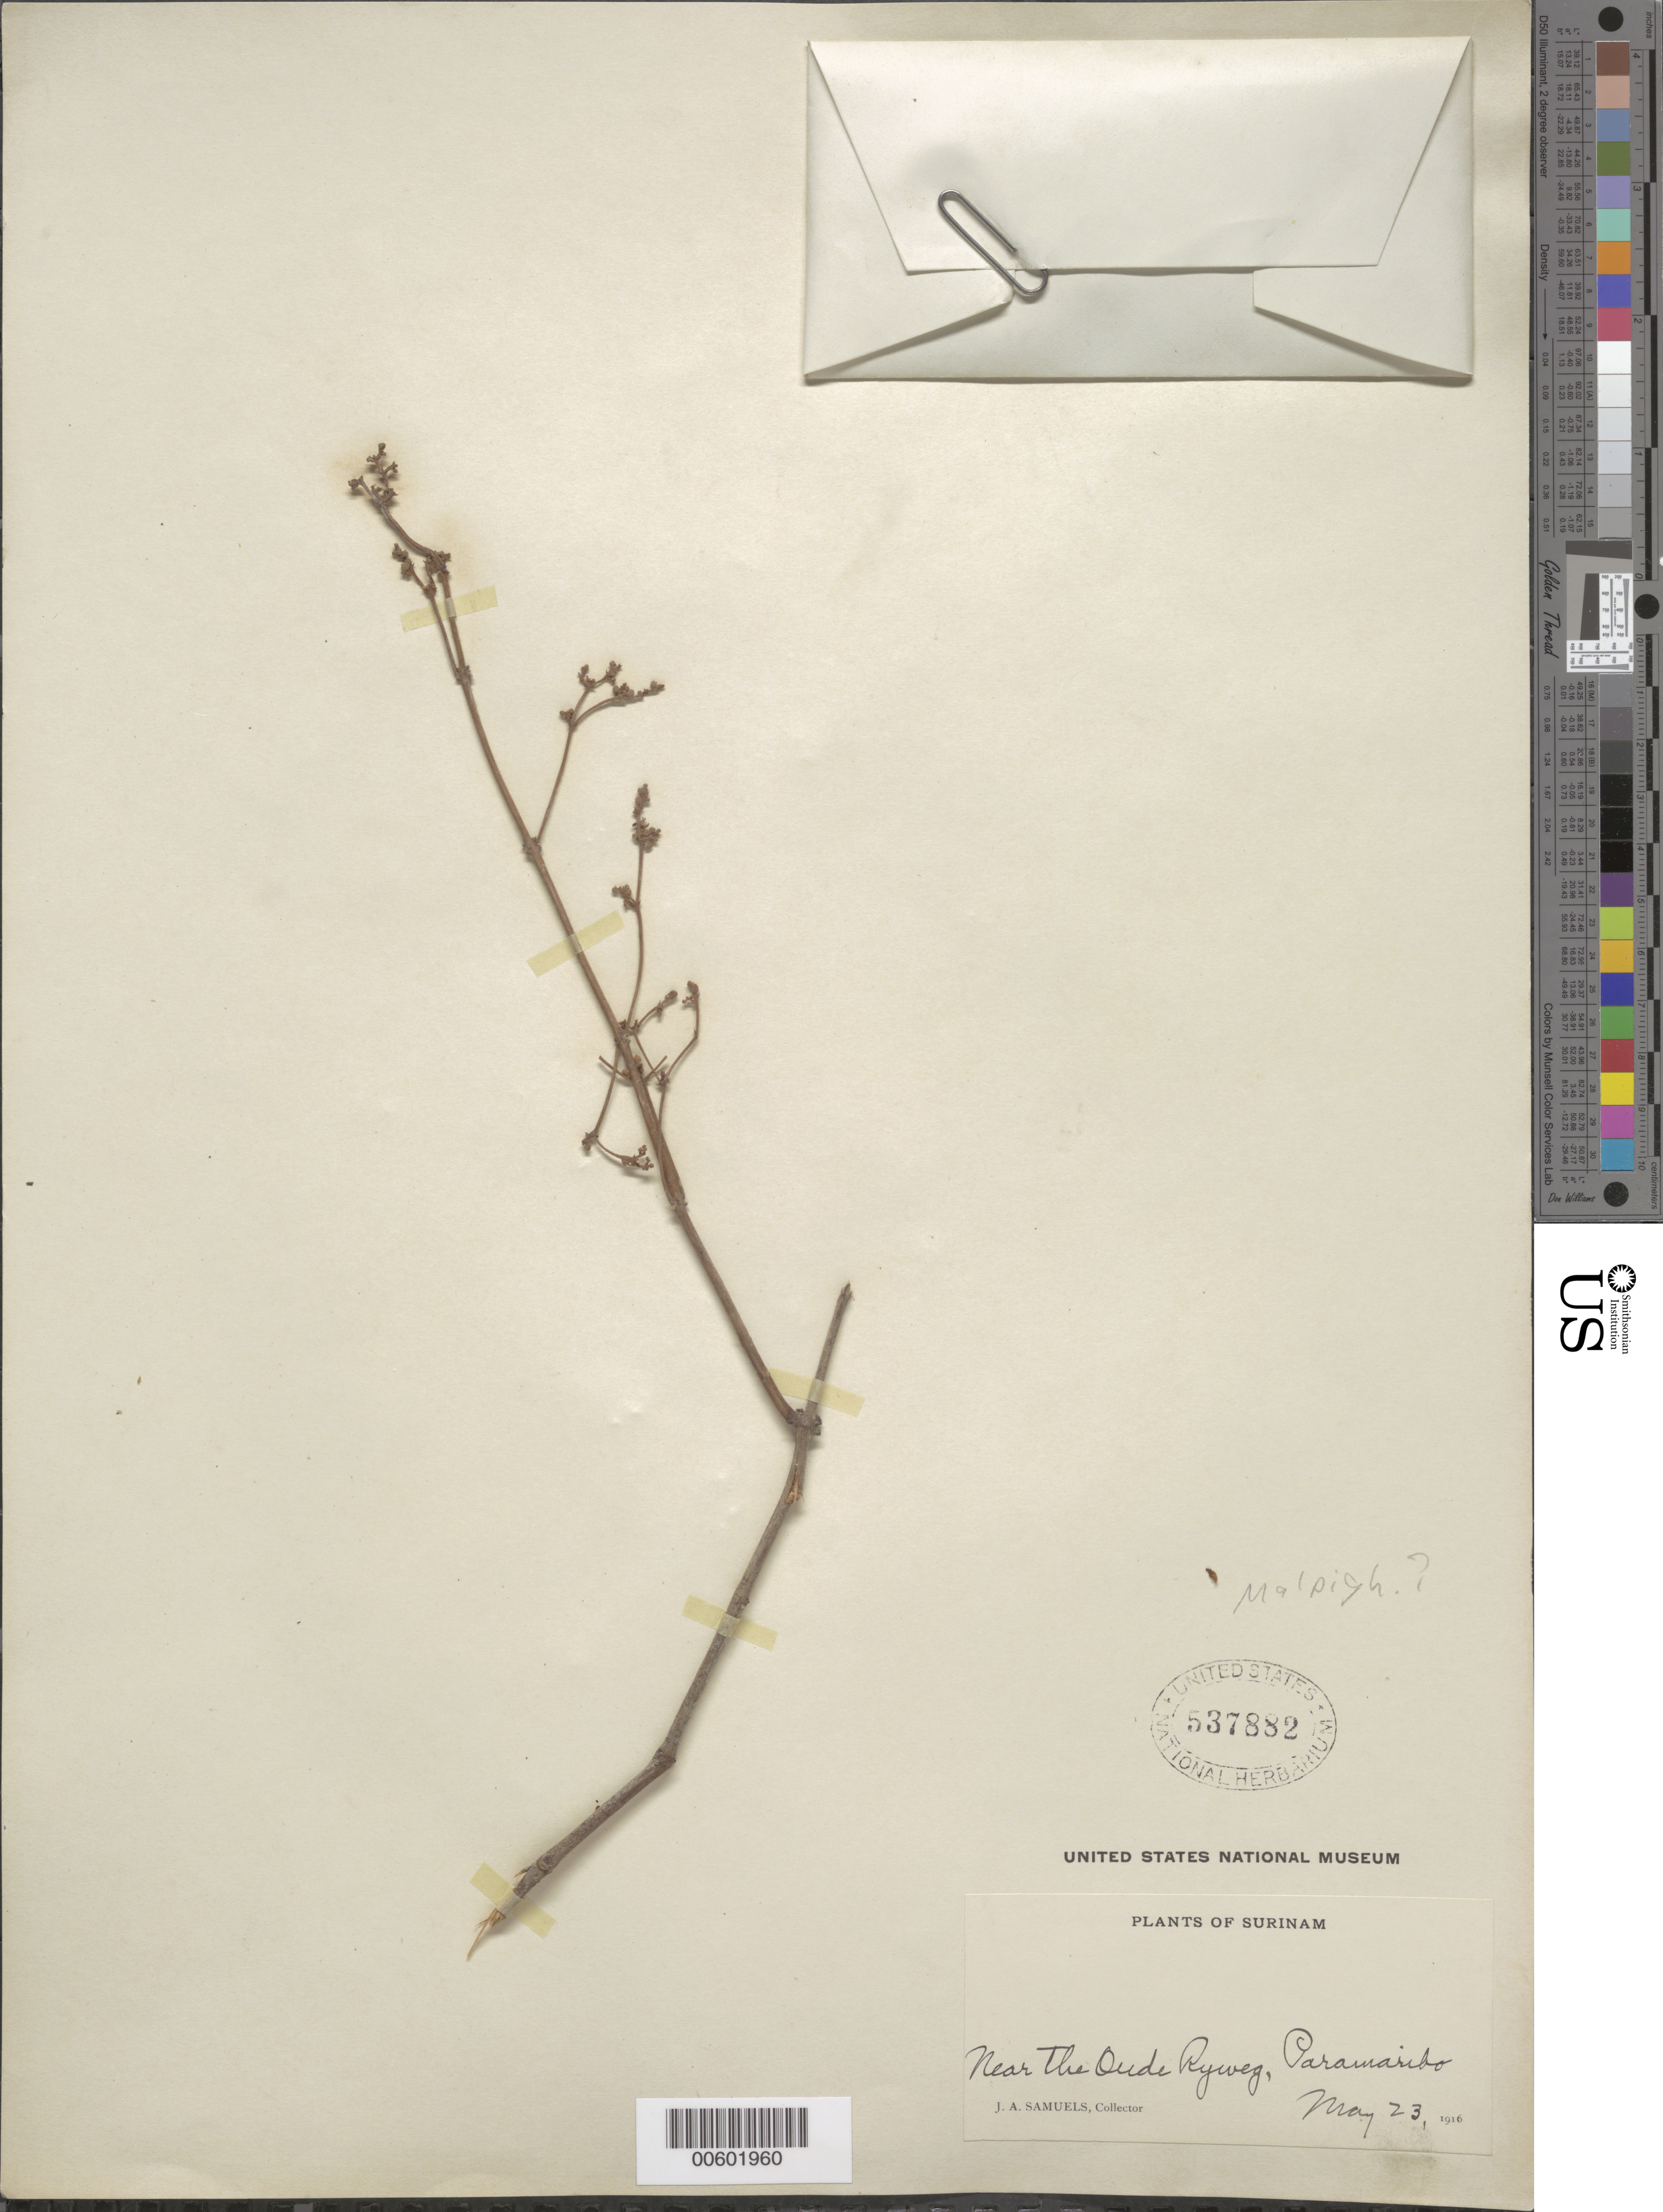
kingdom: Plantae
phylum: Tracheophyta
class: Magnoliopsida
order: Malpighiales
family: Malpighiaceae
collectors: J. A. Samuels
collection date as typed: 23-May-16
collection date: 1916-05-23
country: Suriname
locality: Paramaribo, Oude Ryweg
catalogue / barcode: US 537882